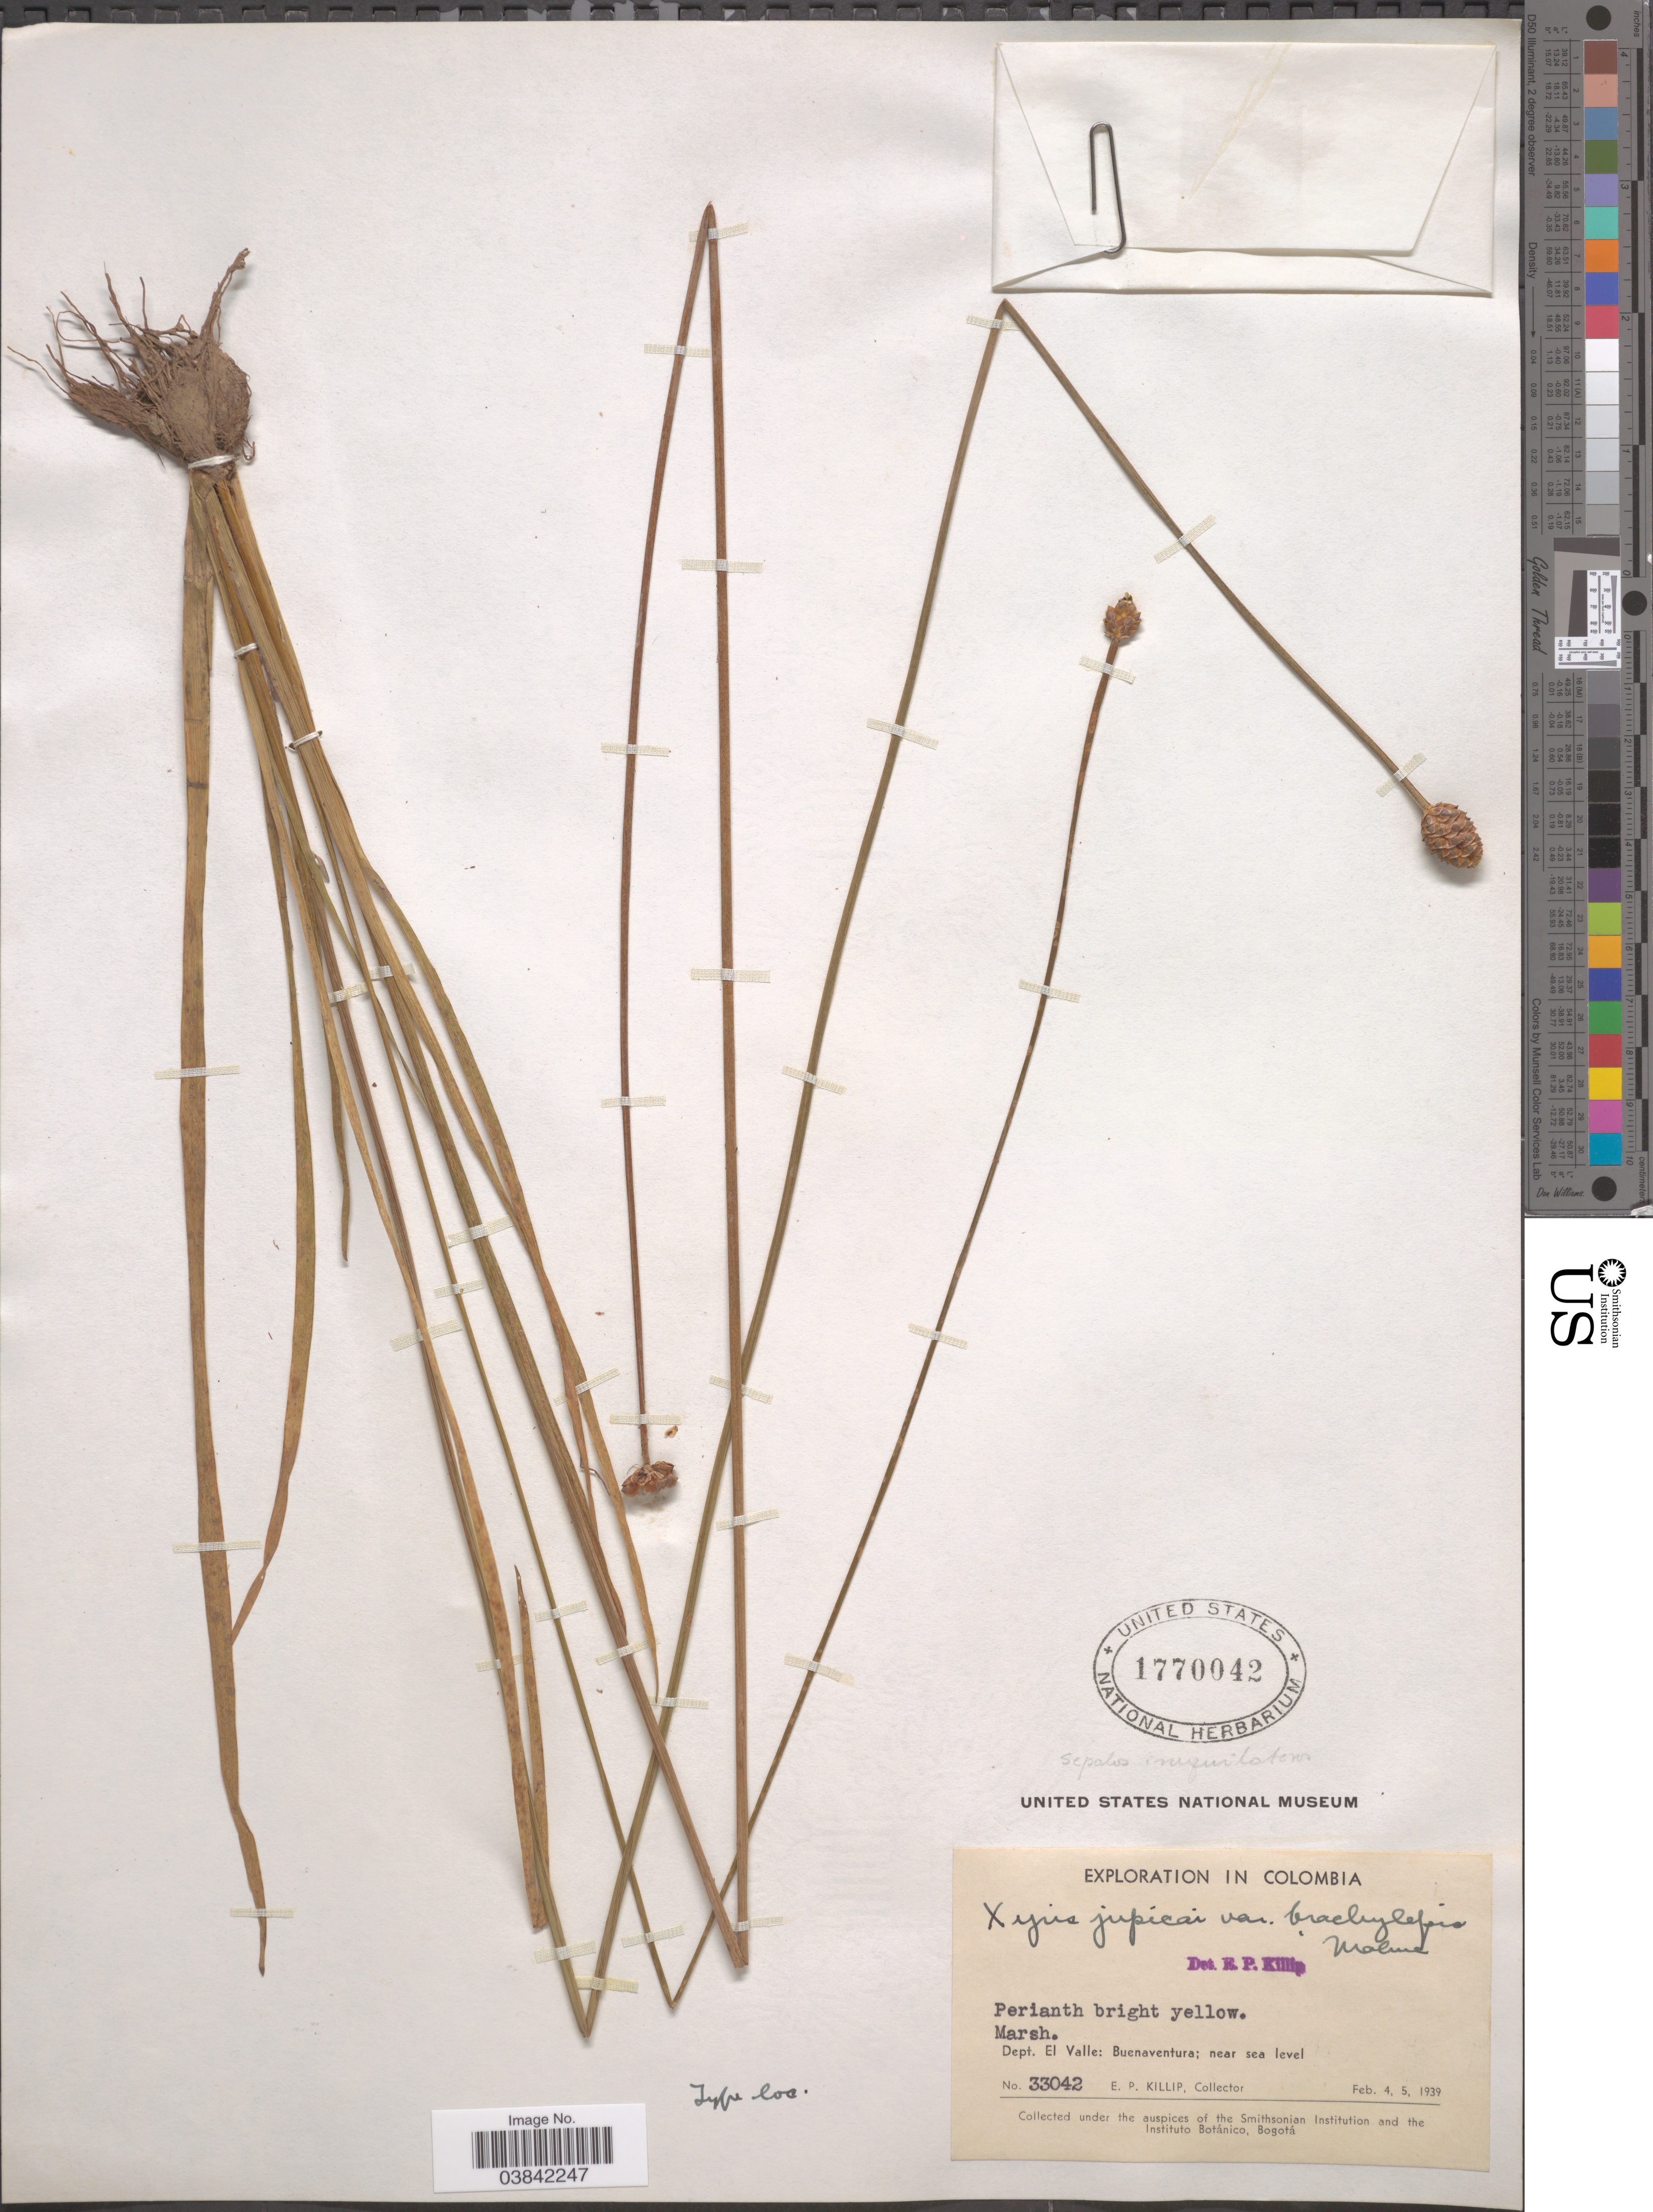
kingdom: Plantae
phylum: Tracheophyta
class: Liliopsida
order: Poales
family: Xyridaceae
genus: Xyris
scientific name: Xyris jupicai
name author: Rich.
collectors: E. P. Killip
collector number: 33042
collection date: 1939-02-04/1939-02-05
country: Colombia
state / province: Valle del Cauca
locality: Dept. El Valle: Buenaventura.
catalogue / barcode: US 1770042